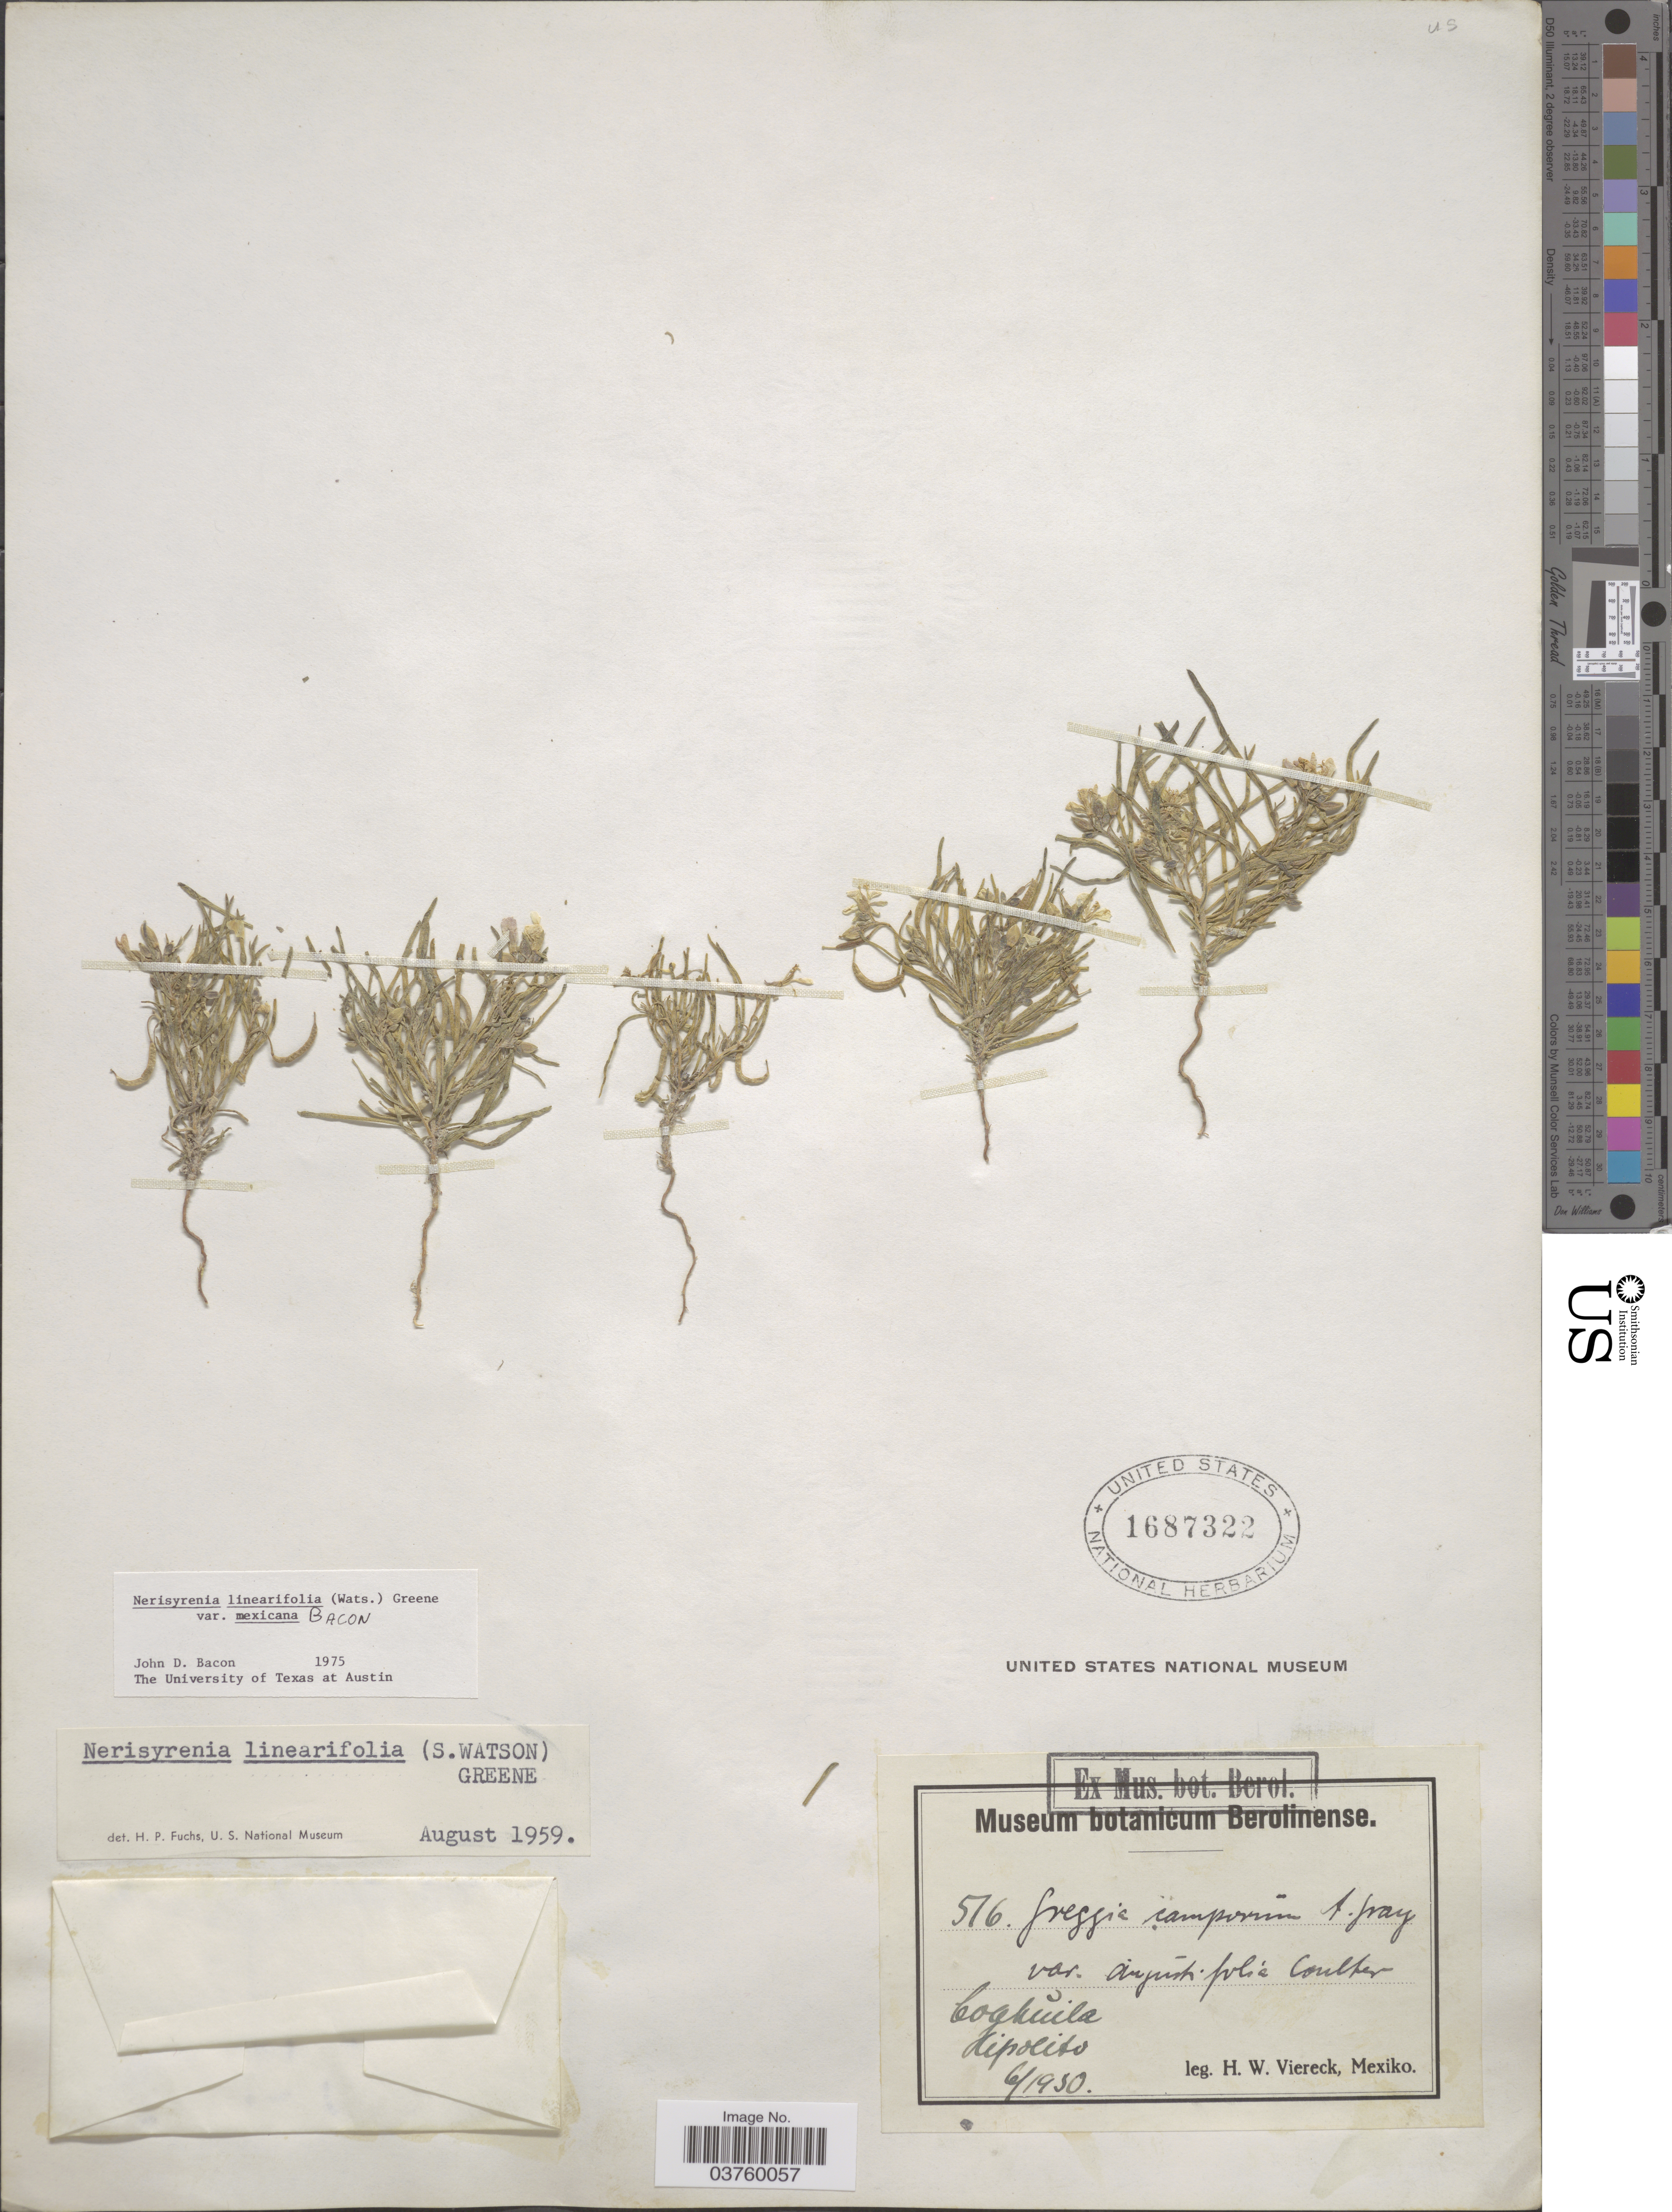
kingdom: Plantae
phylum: Tracheophyta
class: Magnoliopsida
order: Brassicales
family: Brassicaceae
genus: Nerisyrenia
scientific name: Nerisyrenia linearifolia var. mexicana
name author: J.D. Bacon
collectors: H. W. Viereck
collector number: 516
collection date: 1930-06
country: Mexico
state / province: Coahuila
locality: Hipolito.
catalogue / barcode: US 1687322